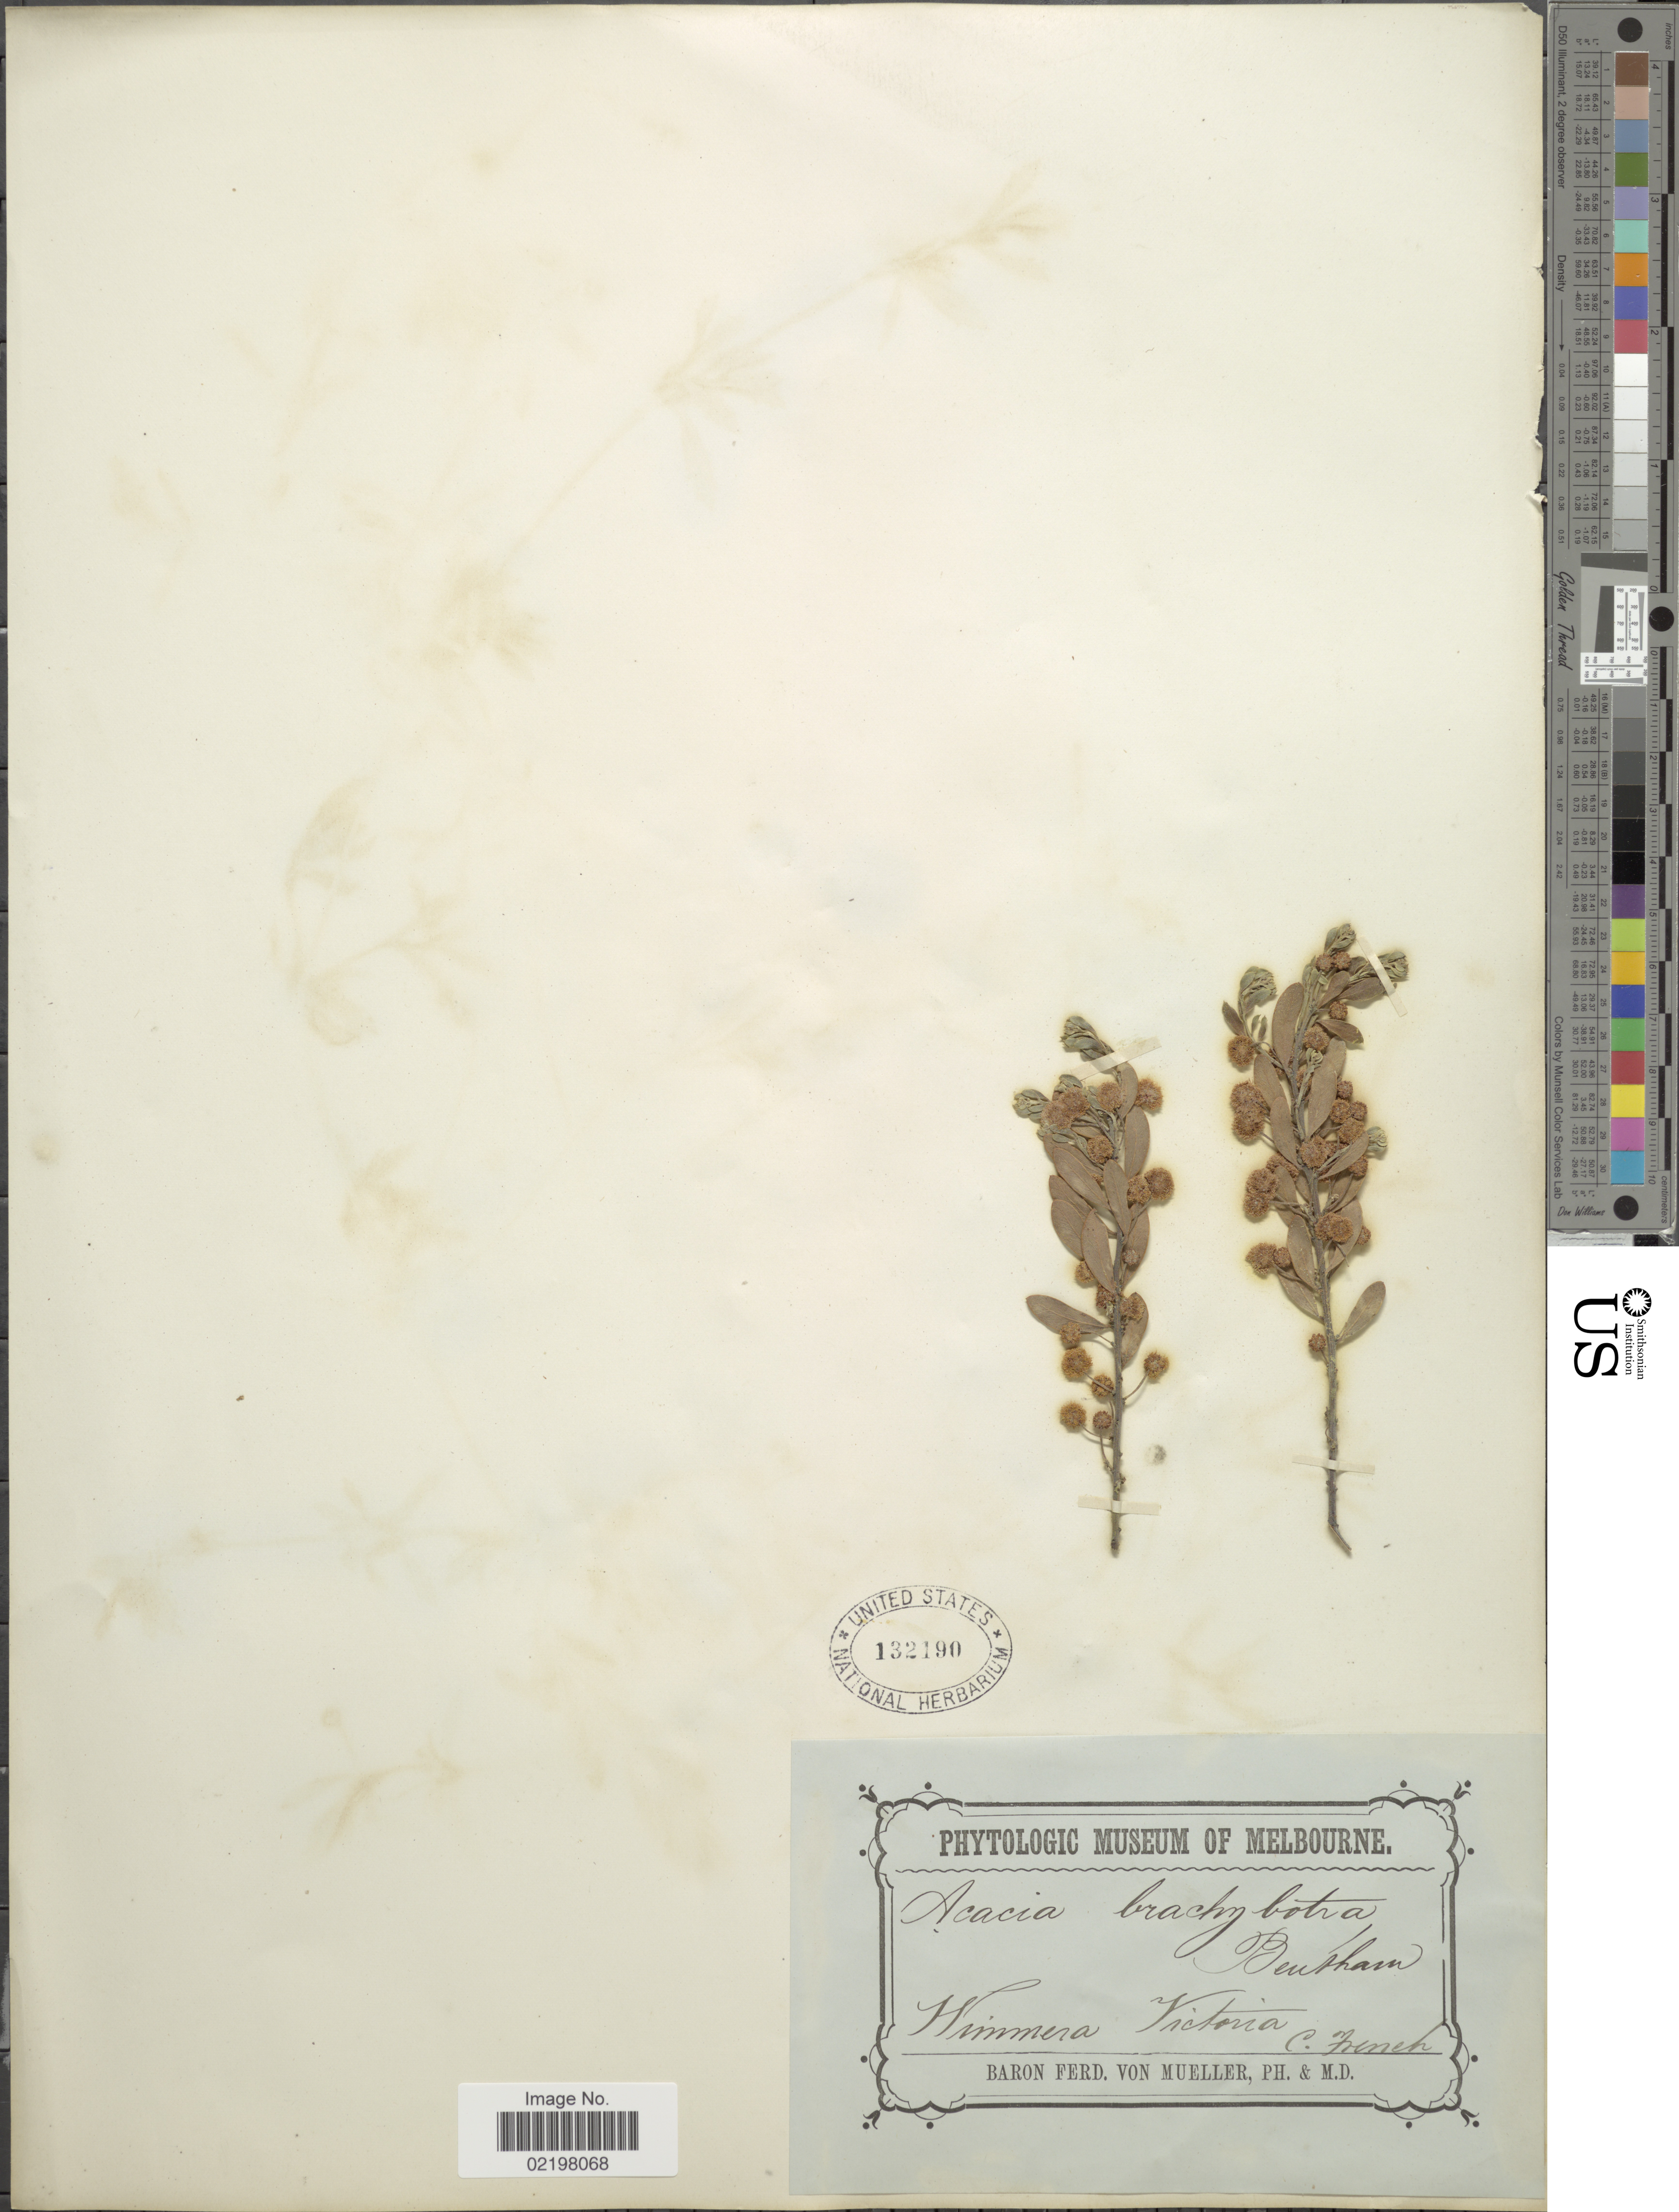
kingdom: Plantae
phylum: Tracheophyta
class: Magnoliopsida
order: Fabales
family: Fabaceae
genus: Acacia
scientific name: Acacia brachybotrya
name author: Benth.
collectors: C. French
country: Australia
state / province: Victoria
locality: Himmera Victoria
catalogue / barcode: US 132190